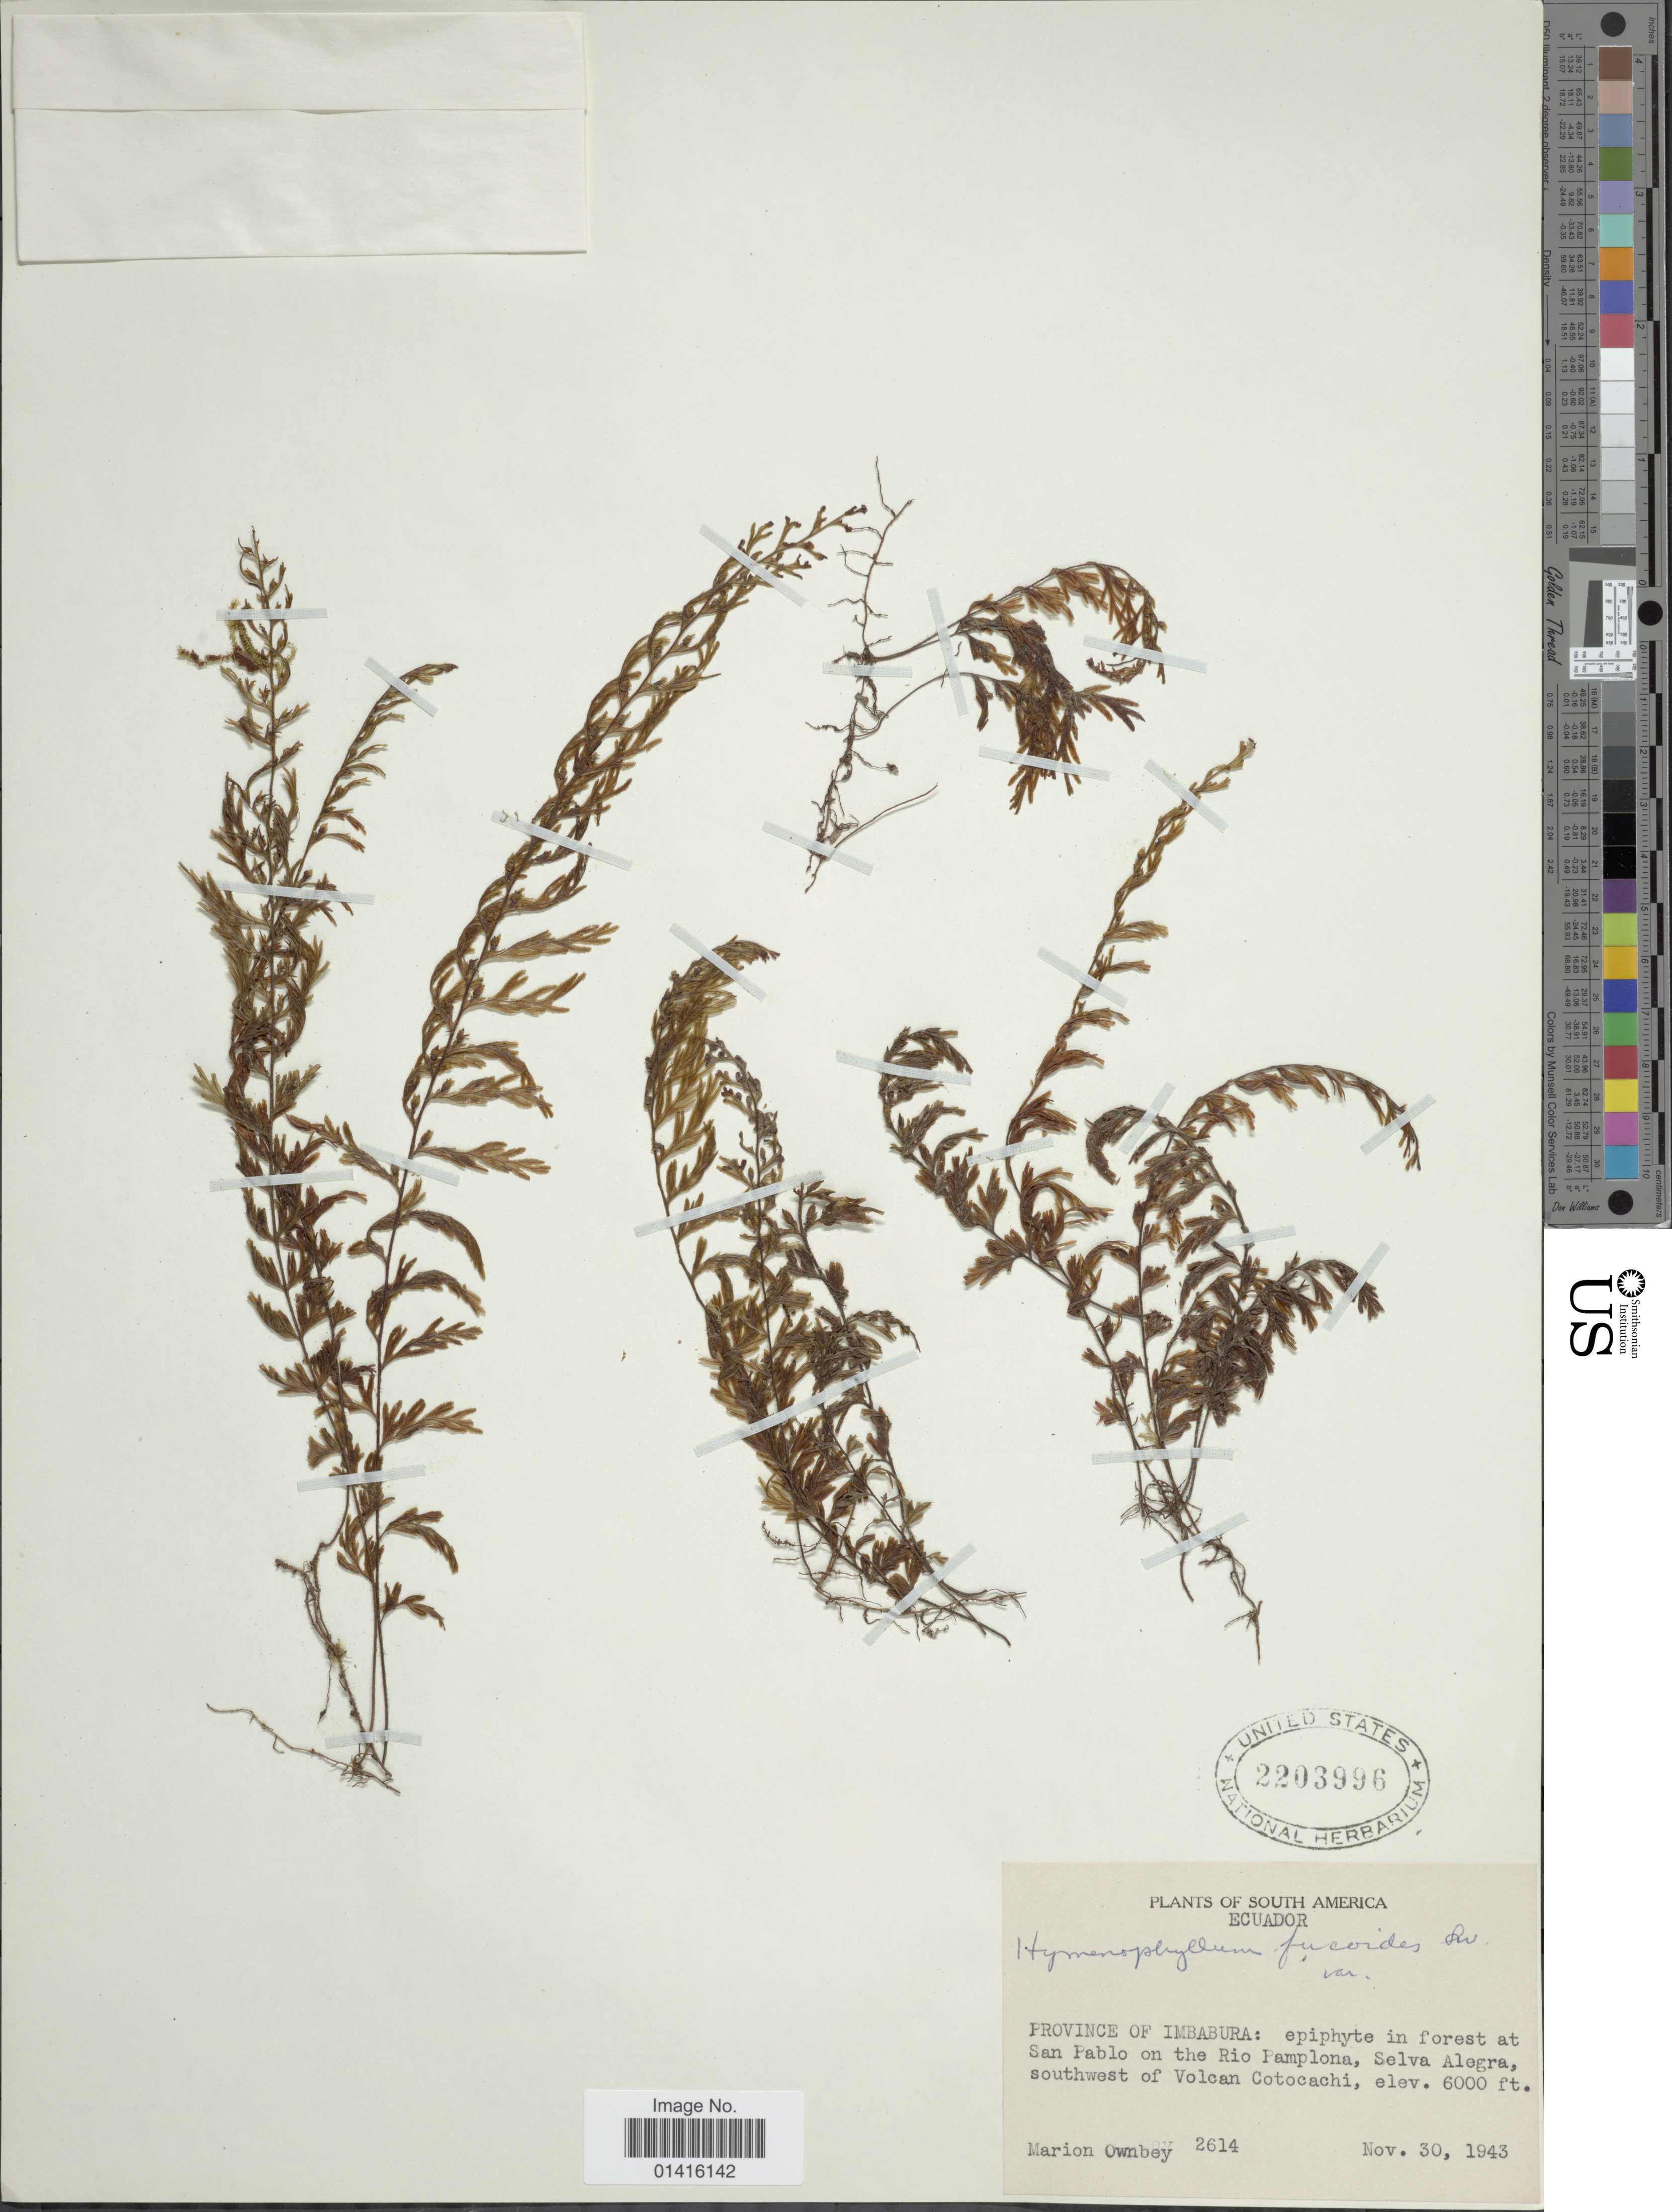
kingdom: Plantae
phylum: Tracheophyta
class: Polypodiopsida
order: Hymenophyllales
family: Hymenophyllaceae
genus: Hymenophyllum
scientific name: Hymenophyllum fucoides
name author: (Sw.) Sw.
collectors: F. M. Ownbey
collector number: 2614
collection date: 1943-11-30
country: Ecuador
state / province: Imbabura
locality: Epiphyte in forest at San Pablo on the Rio Pamplona, Selva Alegra, southwest of Volcan Cotocachi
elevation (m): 1829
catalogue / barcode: US 2203996